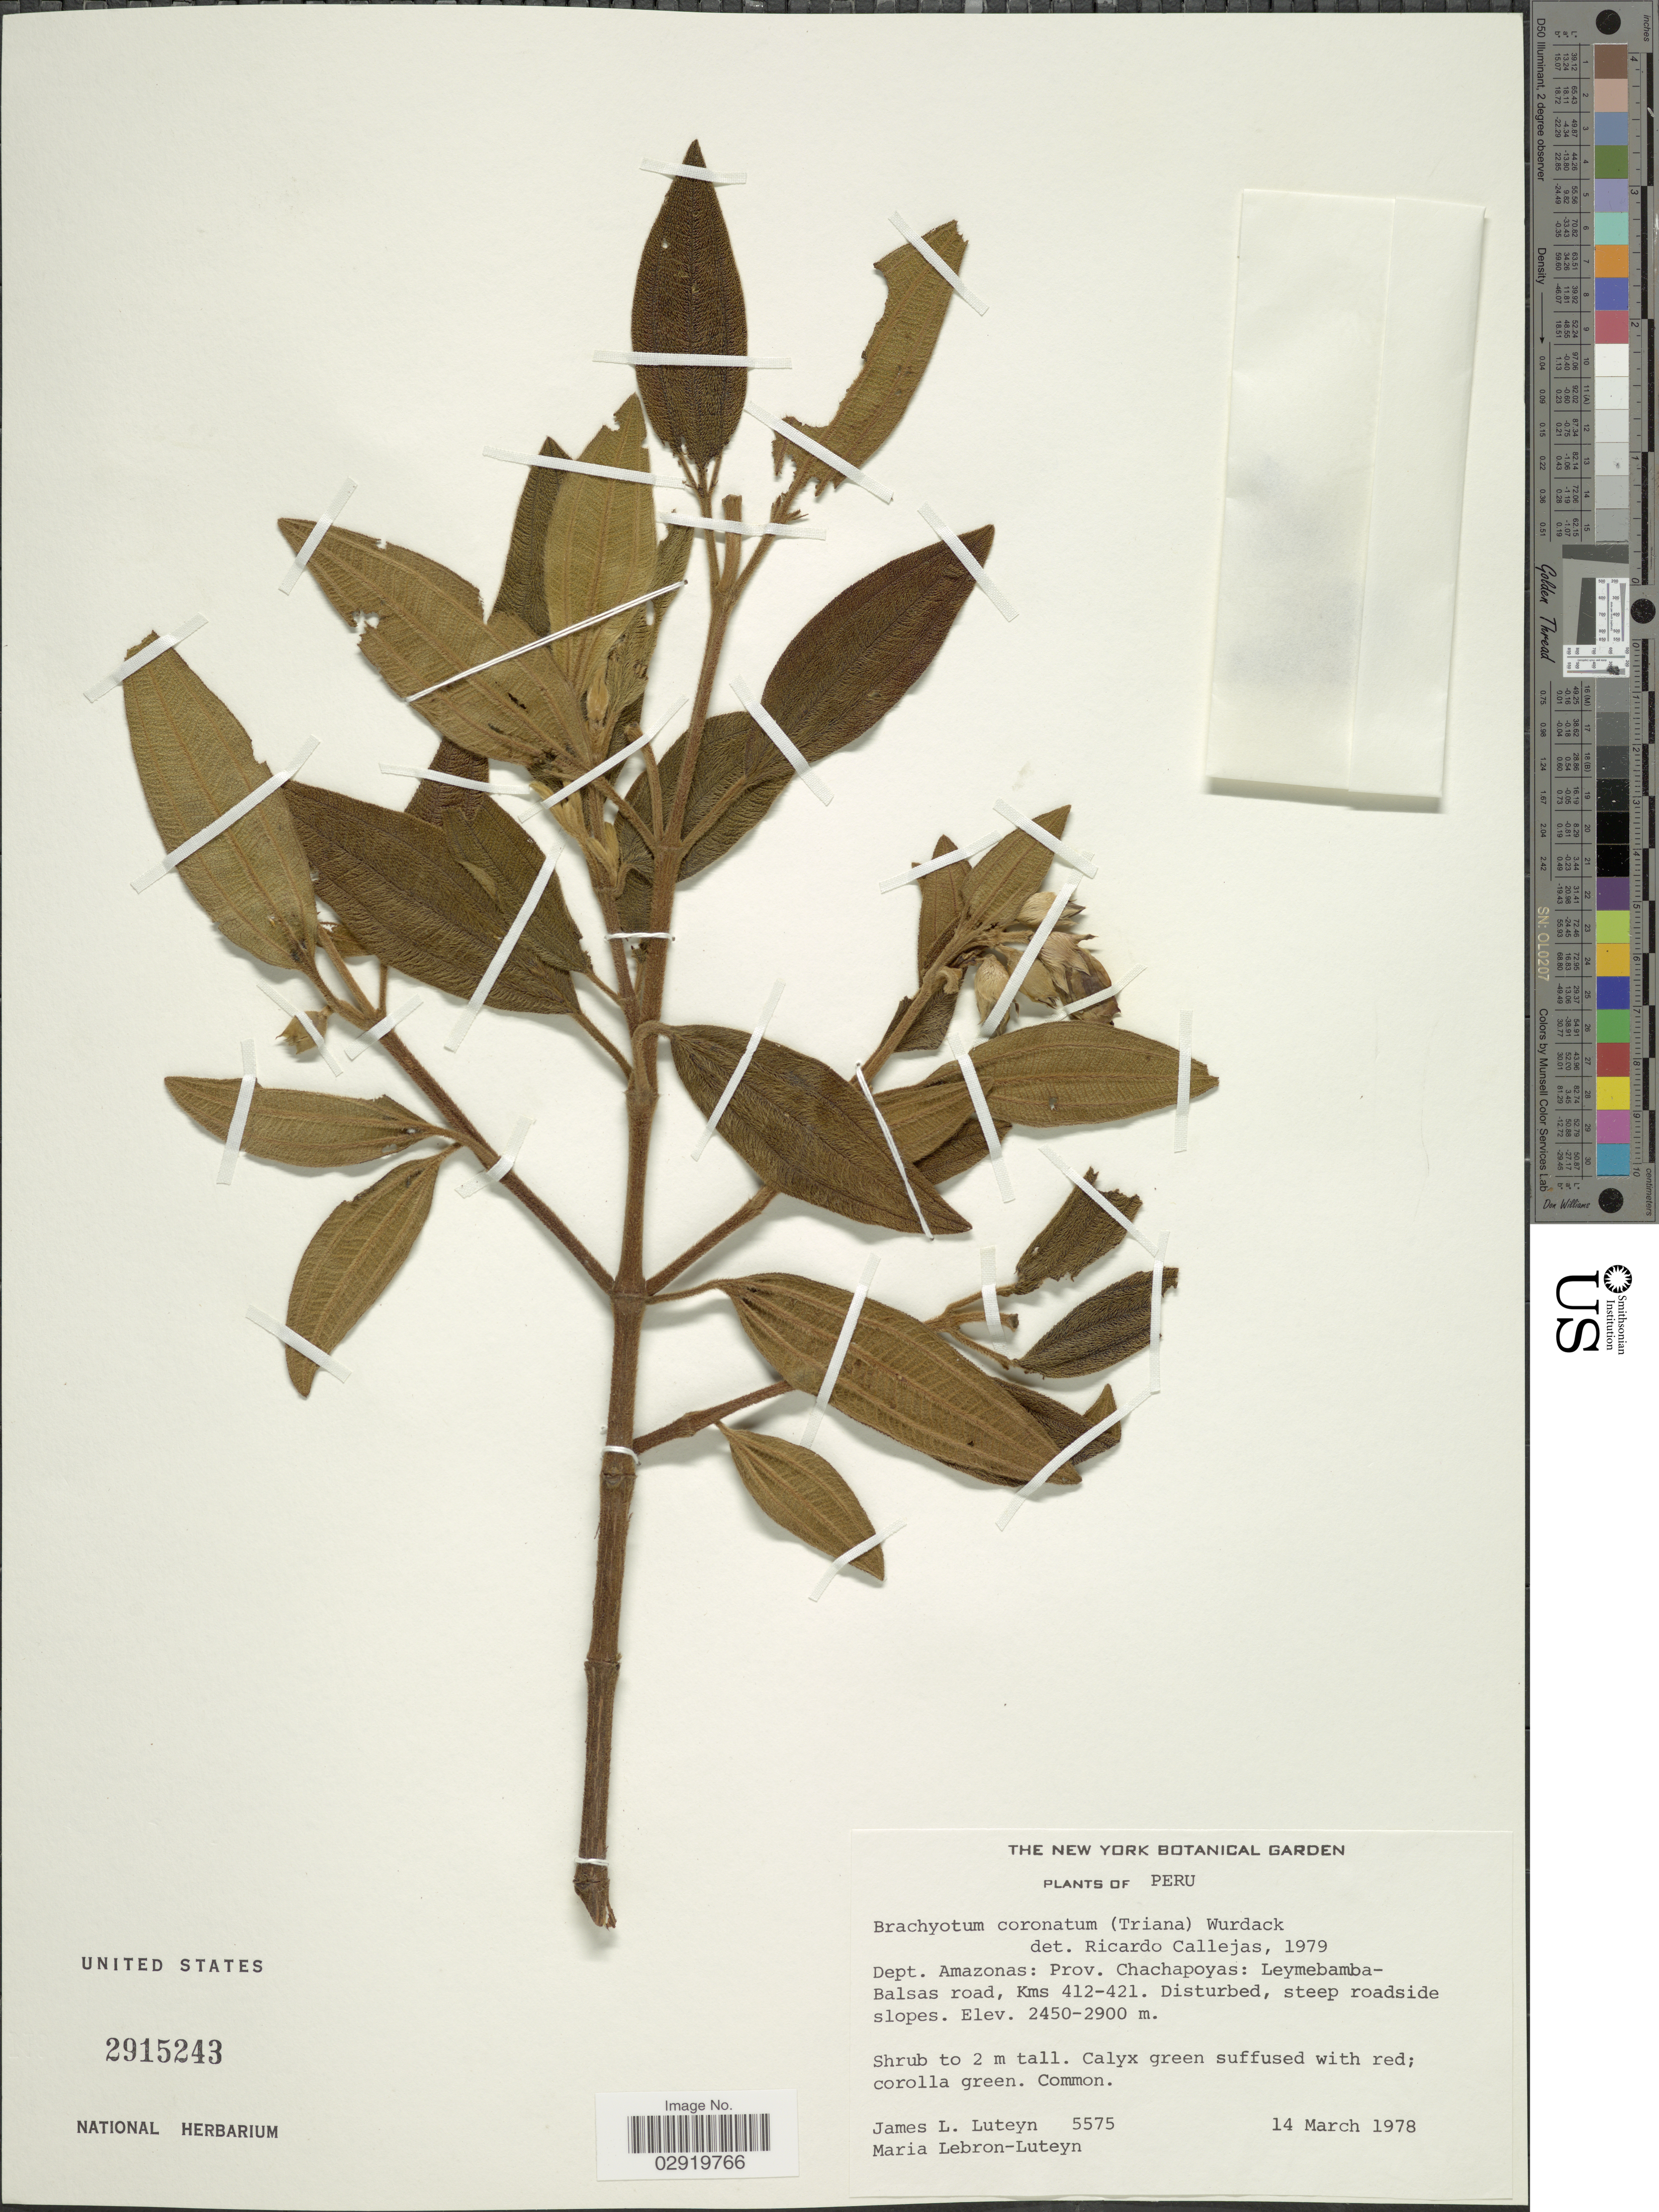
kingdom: Plantae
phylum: Tracheophyta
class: Magnoliopsida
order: Myrtales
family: Melastomataceae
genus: Brachyotum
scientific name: Brachyotum coronatum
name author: (Triana) Wurdack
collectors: J. L. Luteyn & M. L. Lebrón-Luteyn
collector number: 5575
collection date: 1978-03-14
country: Peru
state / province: Amazonas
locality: Dept. Amazonas: Prov. Chachapoyas: Leymebamba-Balsas road, Kms 412-421.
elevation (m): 2450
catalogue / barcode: US 2915243